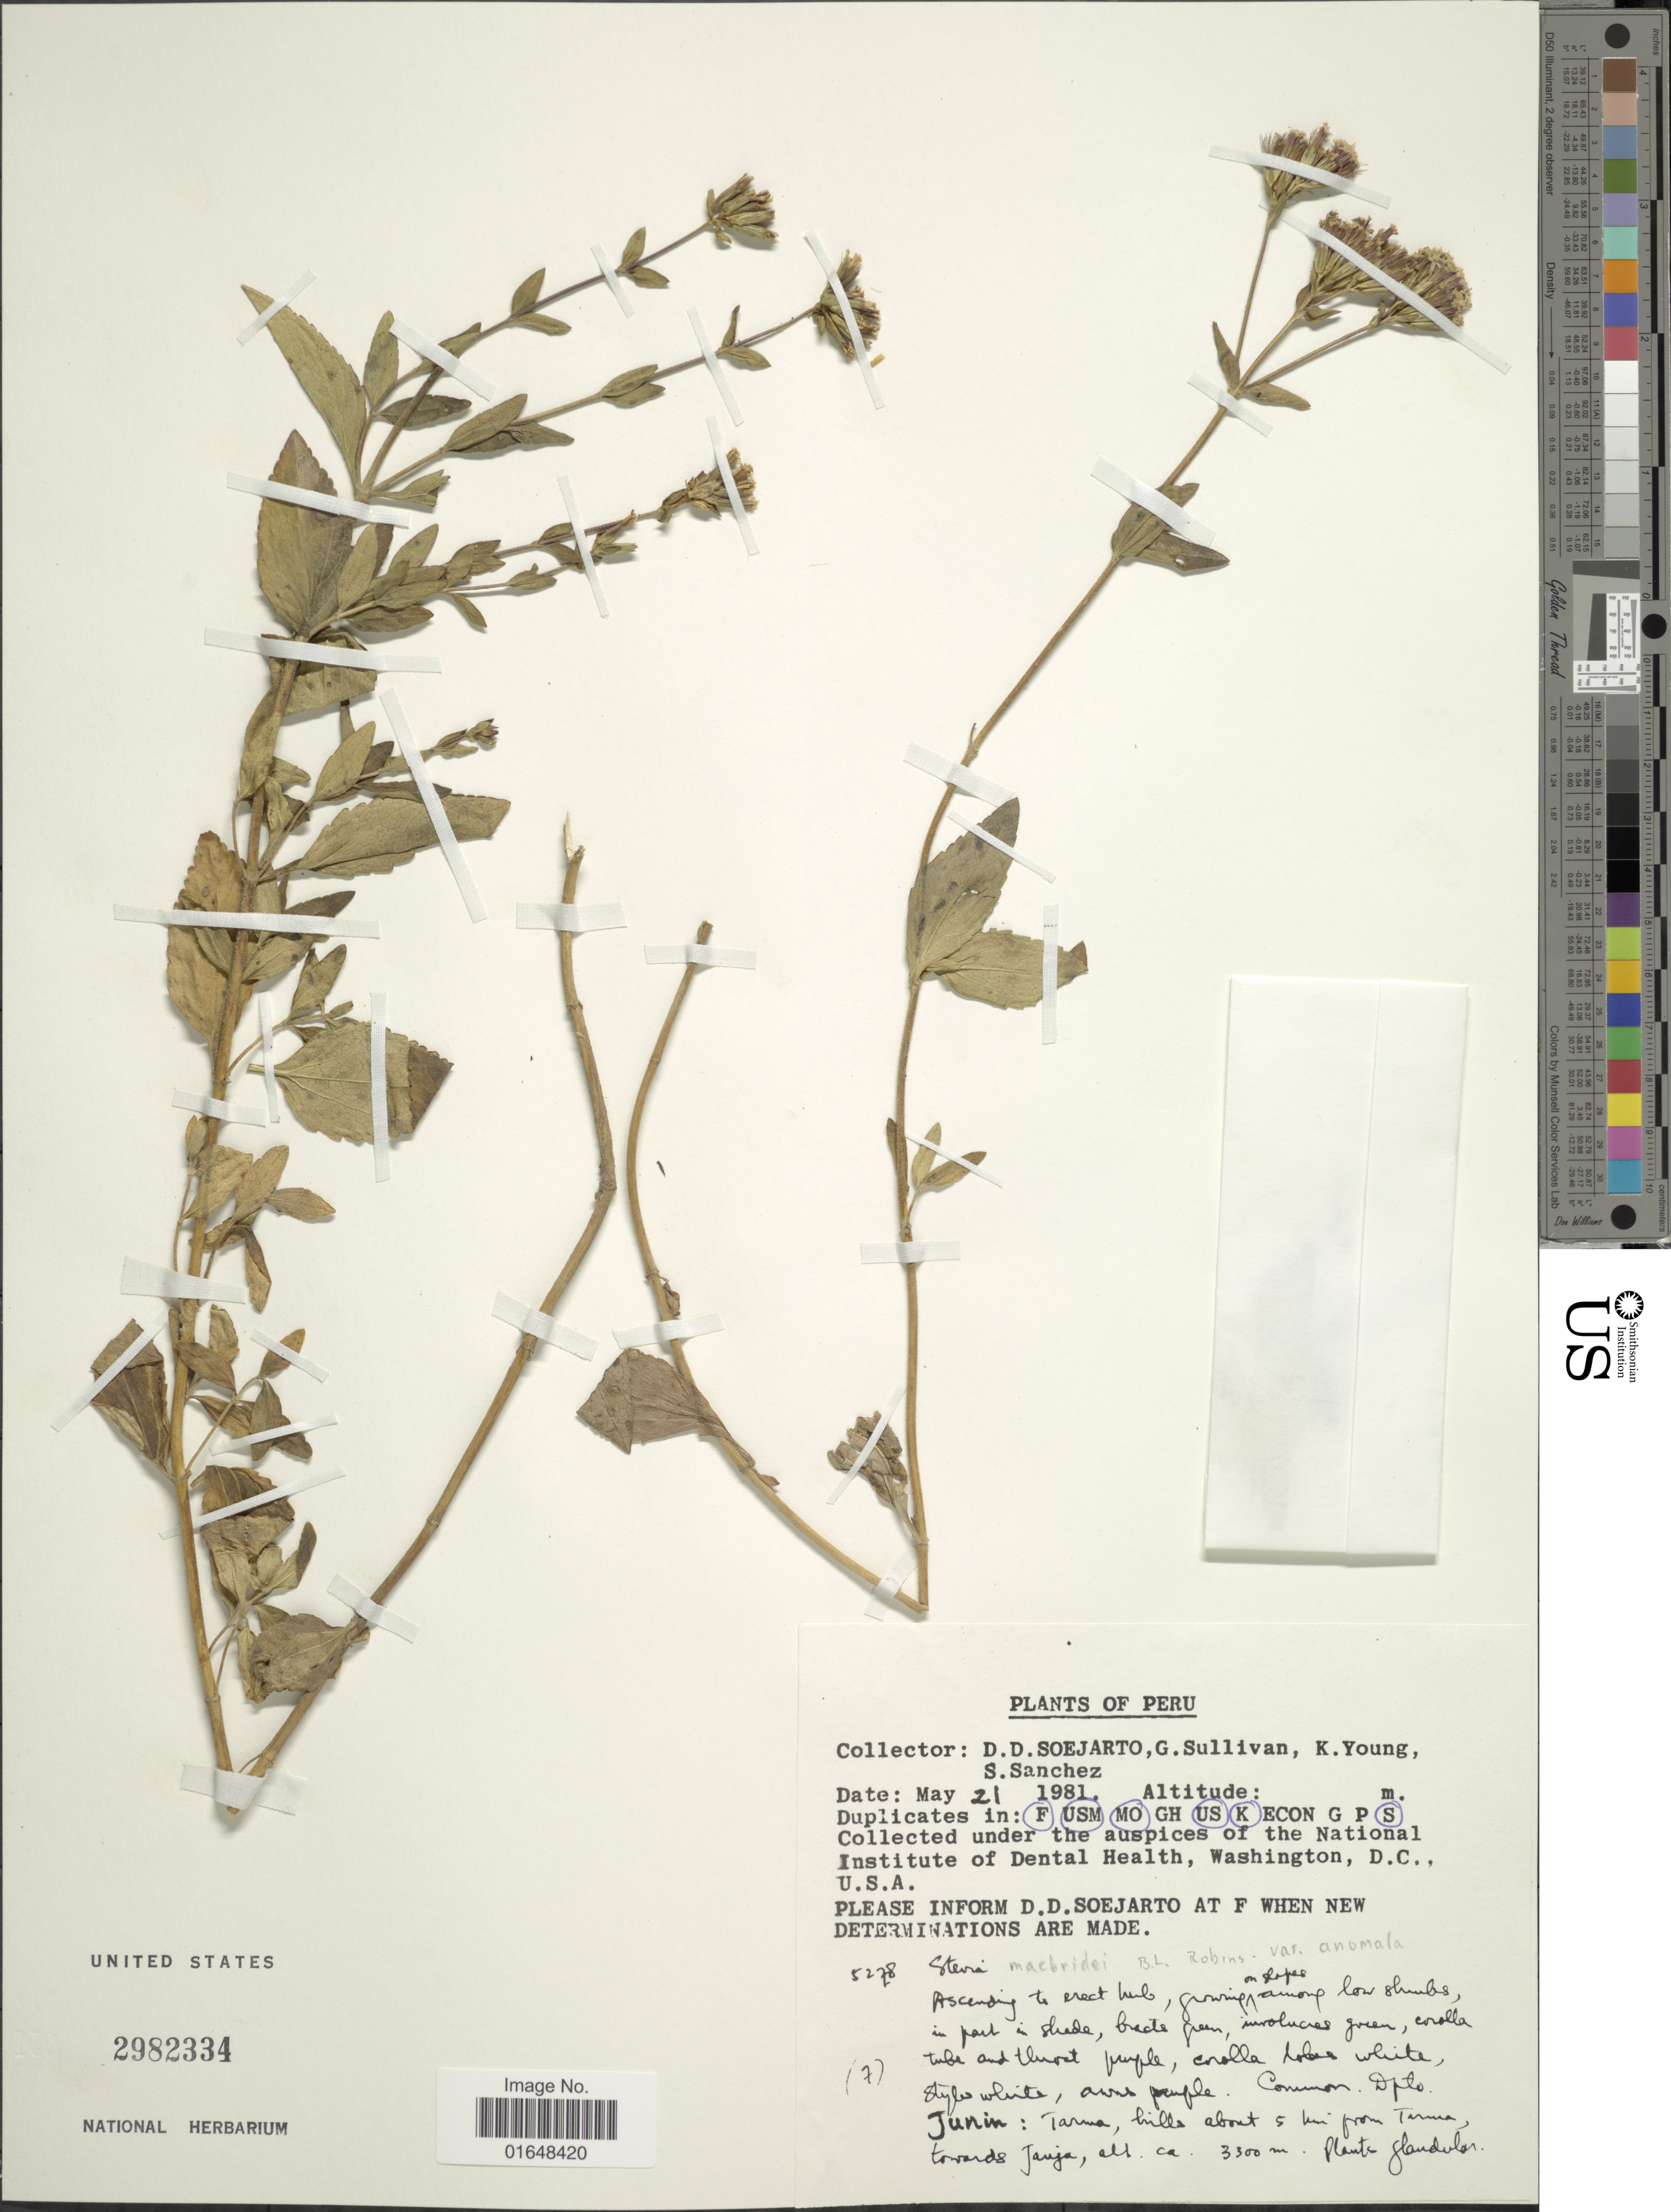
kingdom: Plantae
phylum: Tracheophyta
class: Magnoliopsida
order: Asterales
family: Asteraceae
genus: Stevia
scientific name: Stevia macbridei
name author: B.L. Rob.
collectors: G. Sullivan, K. Young & S. Sanchez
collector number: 5278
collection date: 1981-05-21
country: Peru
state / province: Junín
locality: Dpto.: Junin: Tarma, hills about 5 km from Terma, towards Janja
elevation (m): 3300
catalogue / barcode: US 2982334